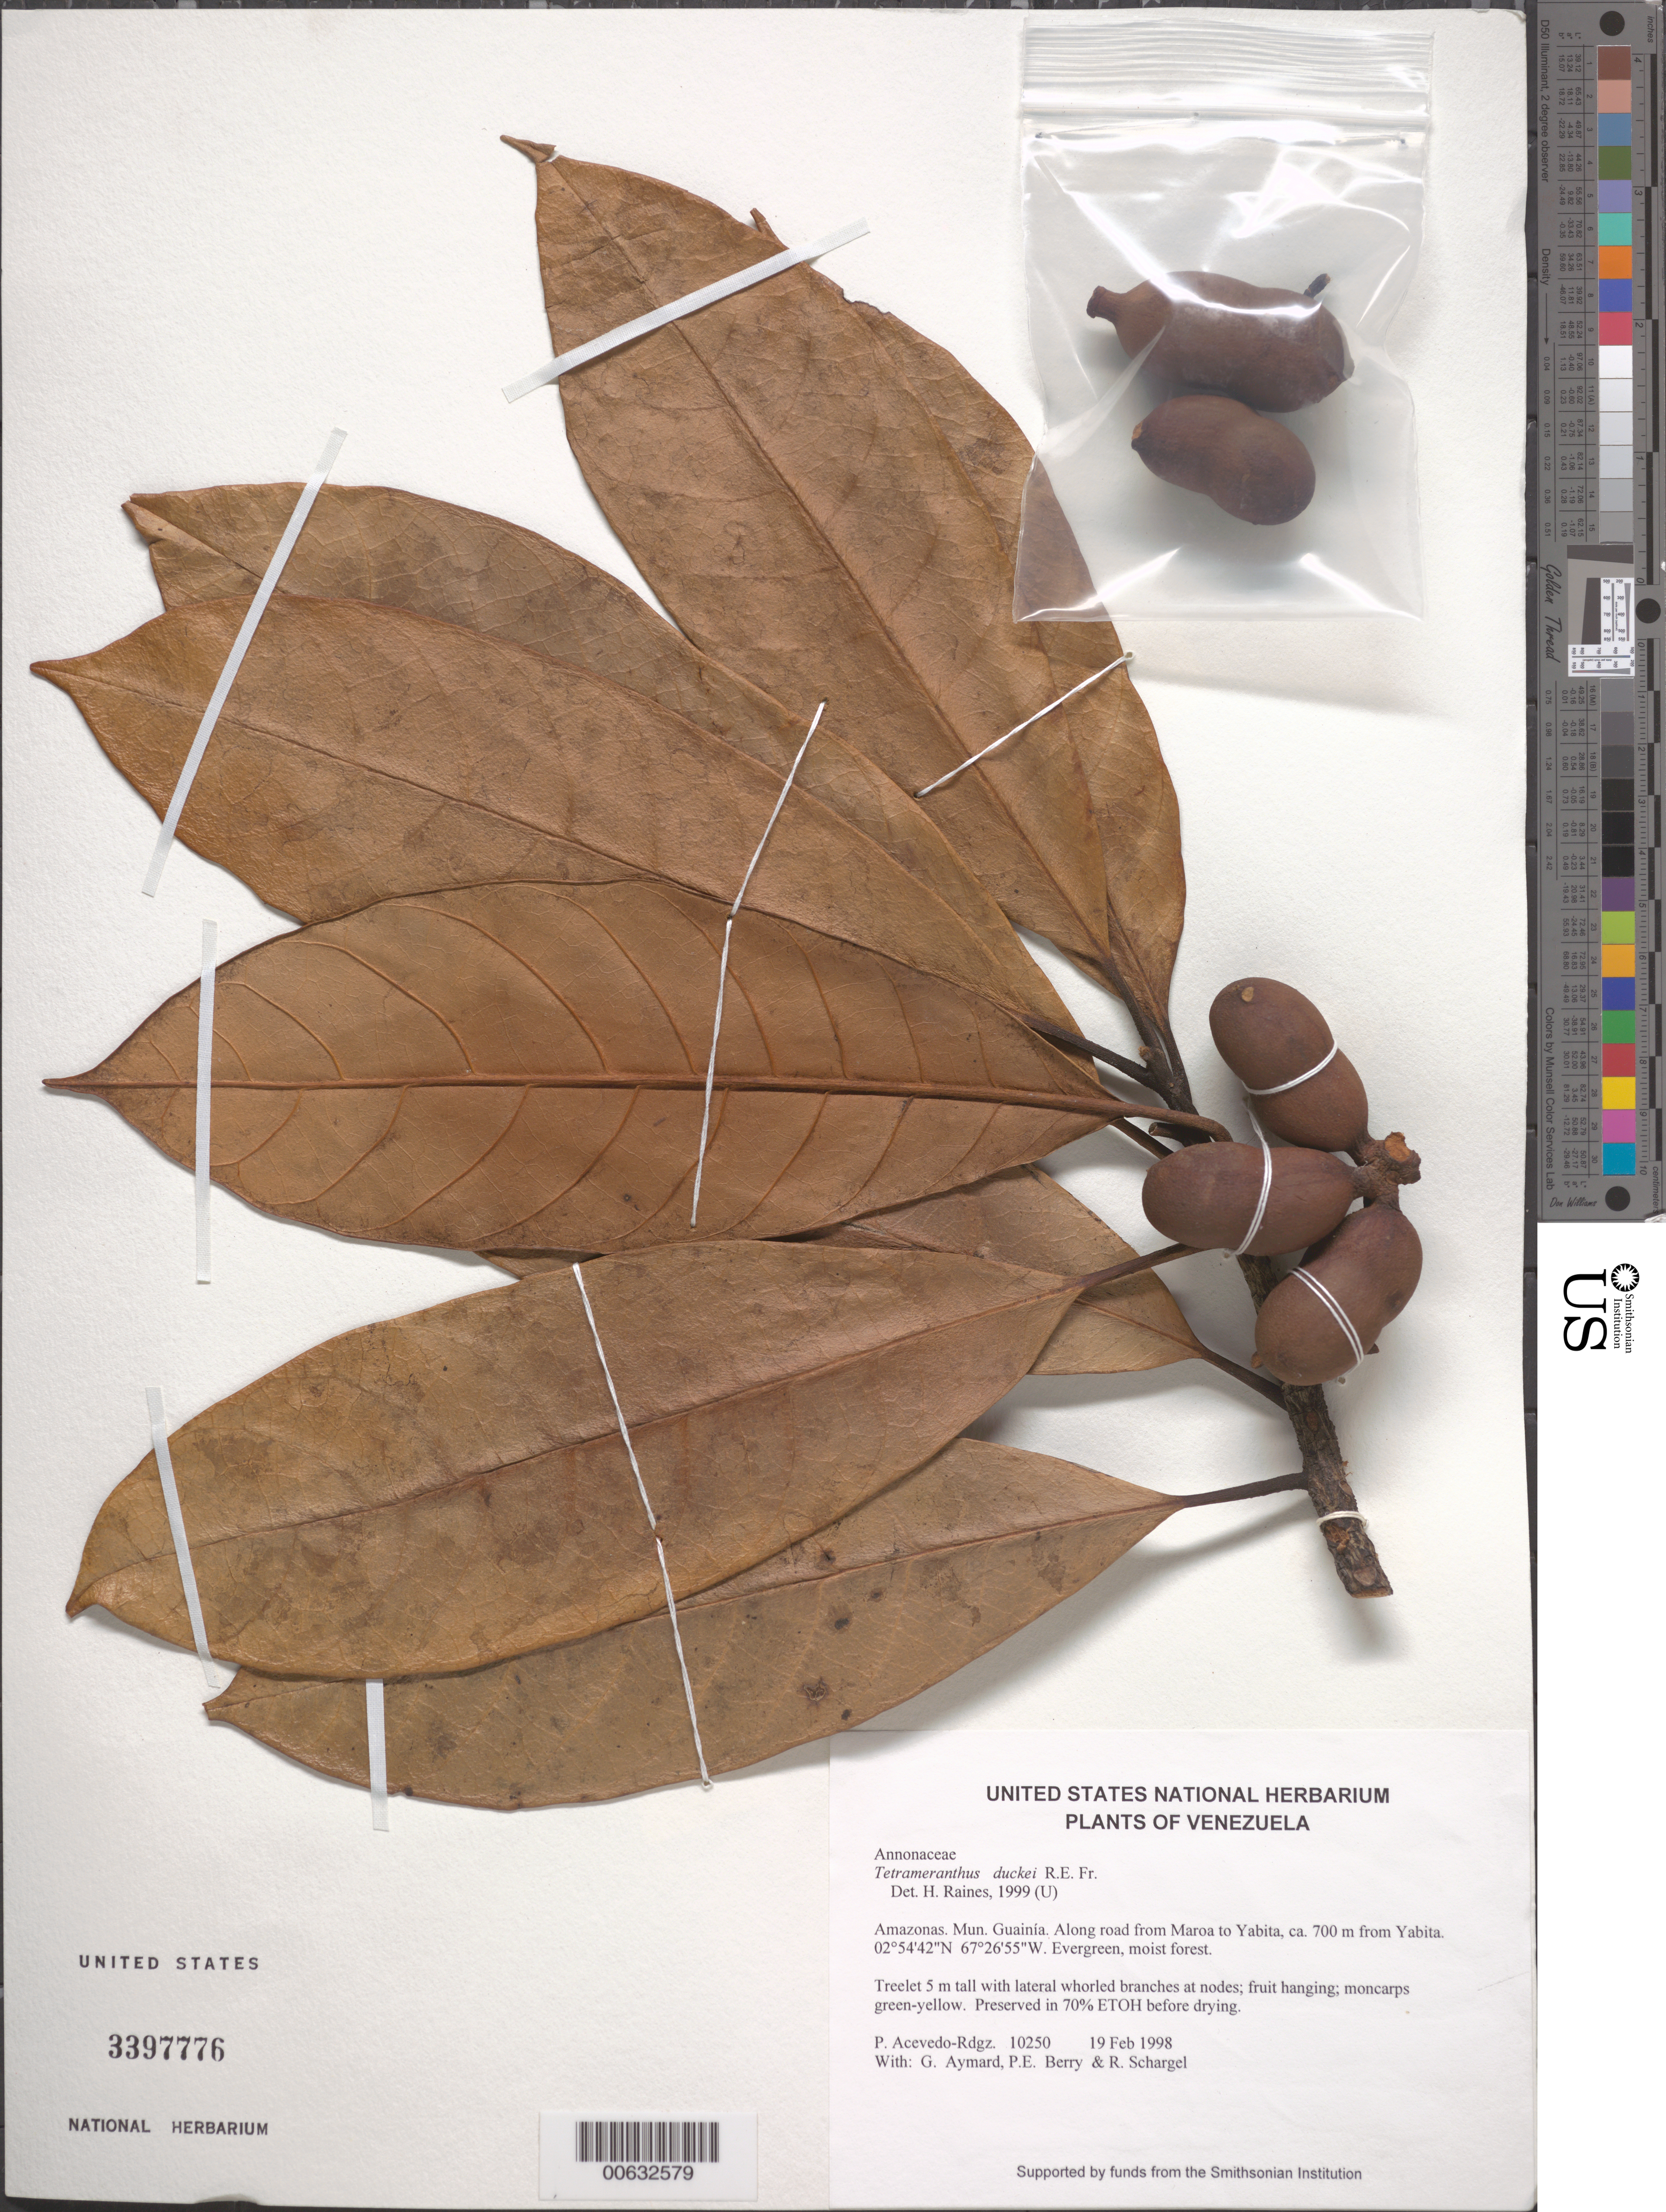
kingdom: Plantae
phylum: Tracheophyta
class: Magnoliopsida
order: Magnoliales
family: Annonaceae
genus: Tetrameranthus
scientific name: Tetrameranthus duckei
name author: R.E. Fr.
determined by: Rainer, H.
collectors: P. Acevedo-Rodr., G. A. Aymard, P. E. Berry & R. Schargel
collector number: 10250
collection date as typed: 19 Feb 1998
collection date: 1998-02-19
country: Venezuela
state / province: Amazonas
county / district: Maroa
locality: Along road from Maroa to Yabita, ca. 700 m from Yabita.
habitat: Evergreen, moist forest.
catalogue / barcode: US 3397776